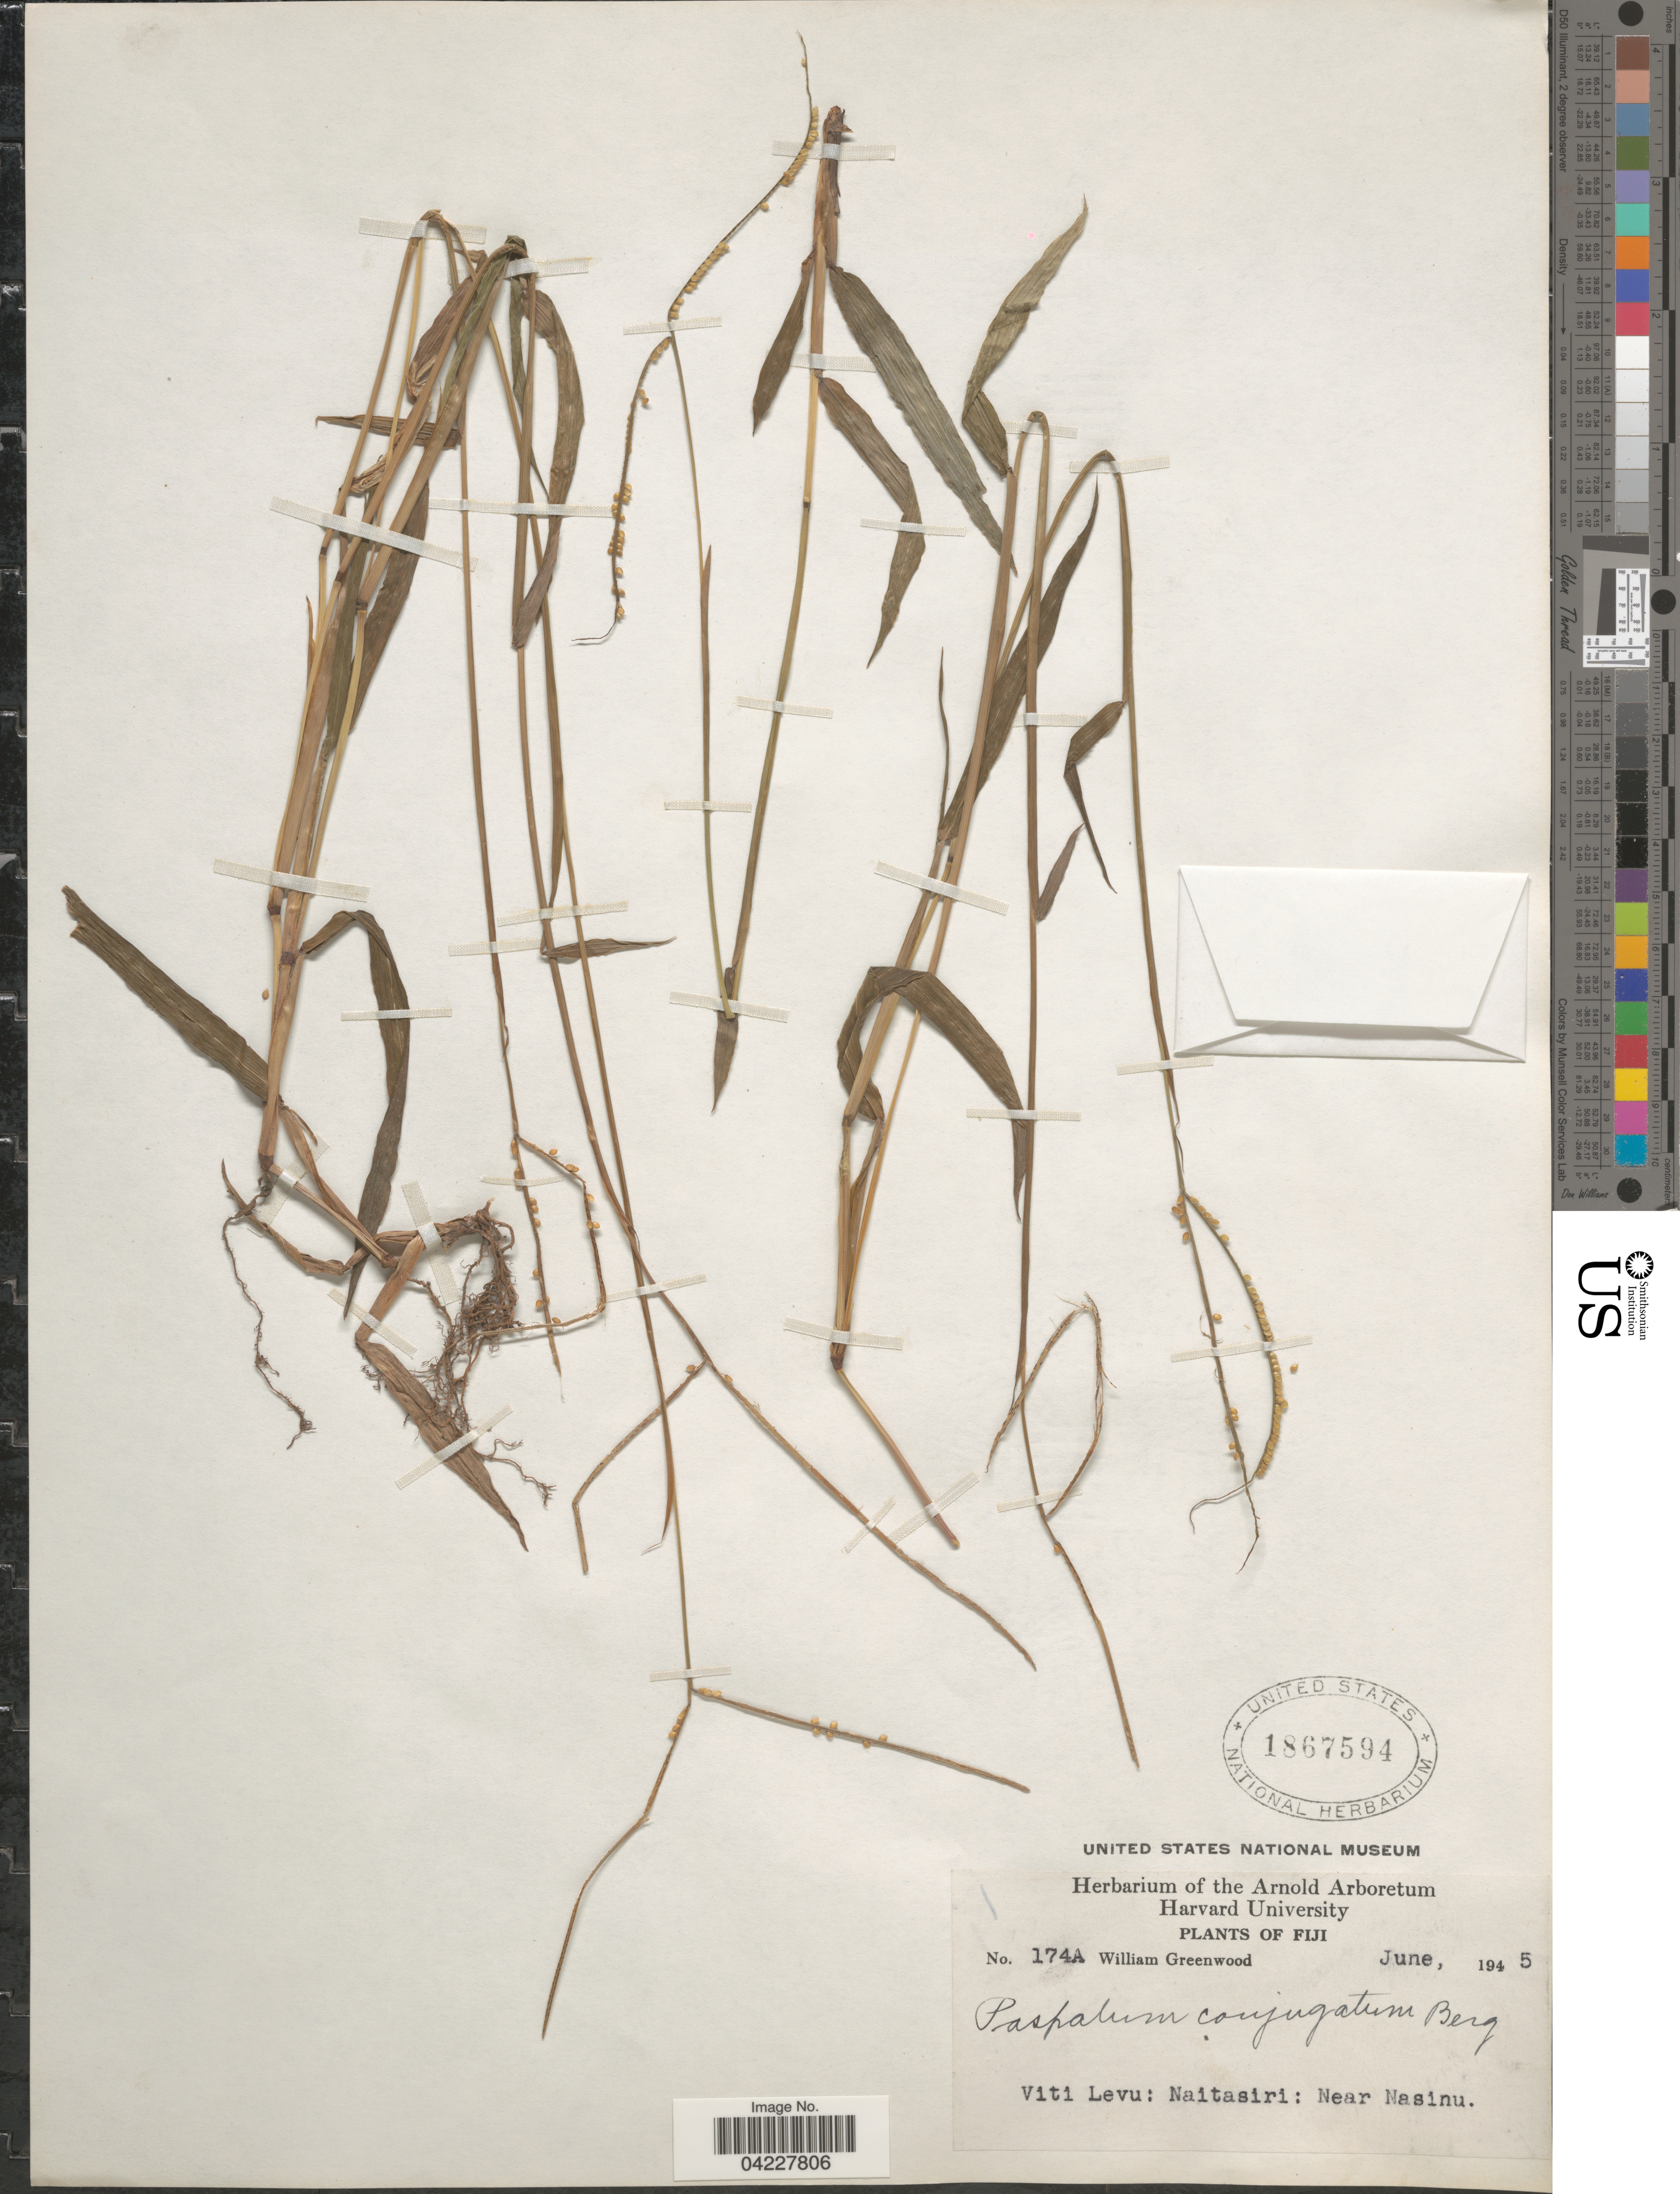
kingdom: Plantae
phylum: Tracheophyta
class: Liliopsida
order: Poales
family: Poaceae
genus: Paspalum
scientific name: Paspalum conjugatum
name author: P.J. Bergius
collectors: W. Greenwood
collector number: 174A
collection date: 1945-06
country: Fiji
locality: Viti Levu: Naitasiri: Near Nasinu.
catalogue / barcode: US 1867594